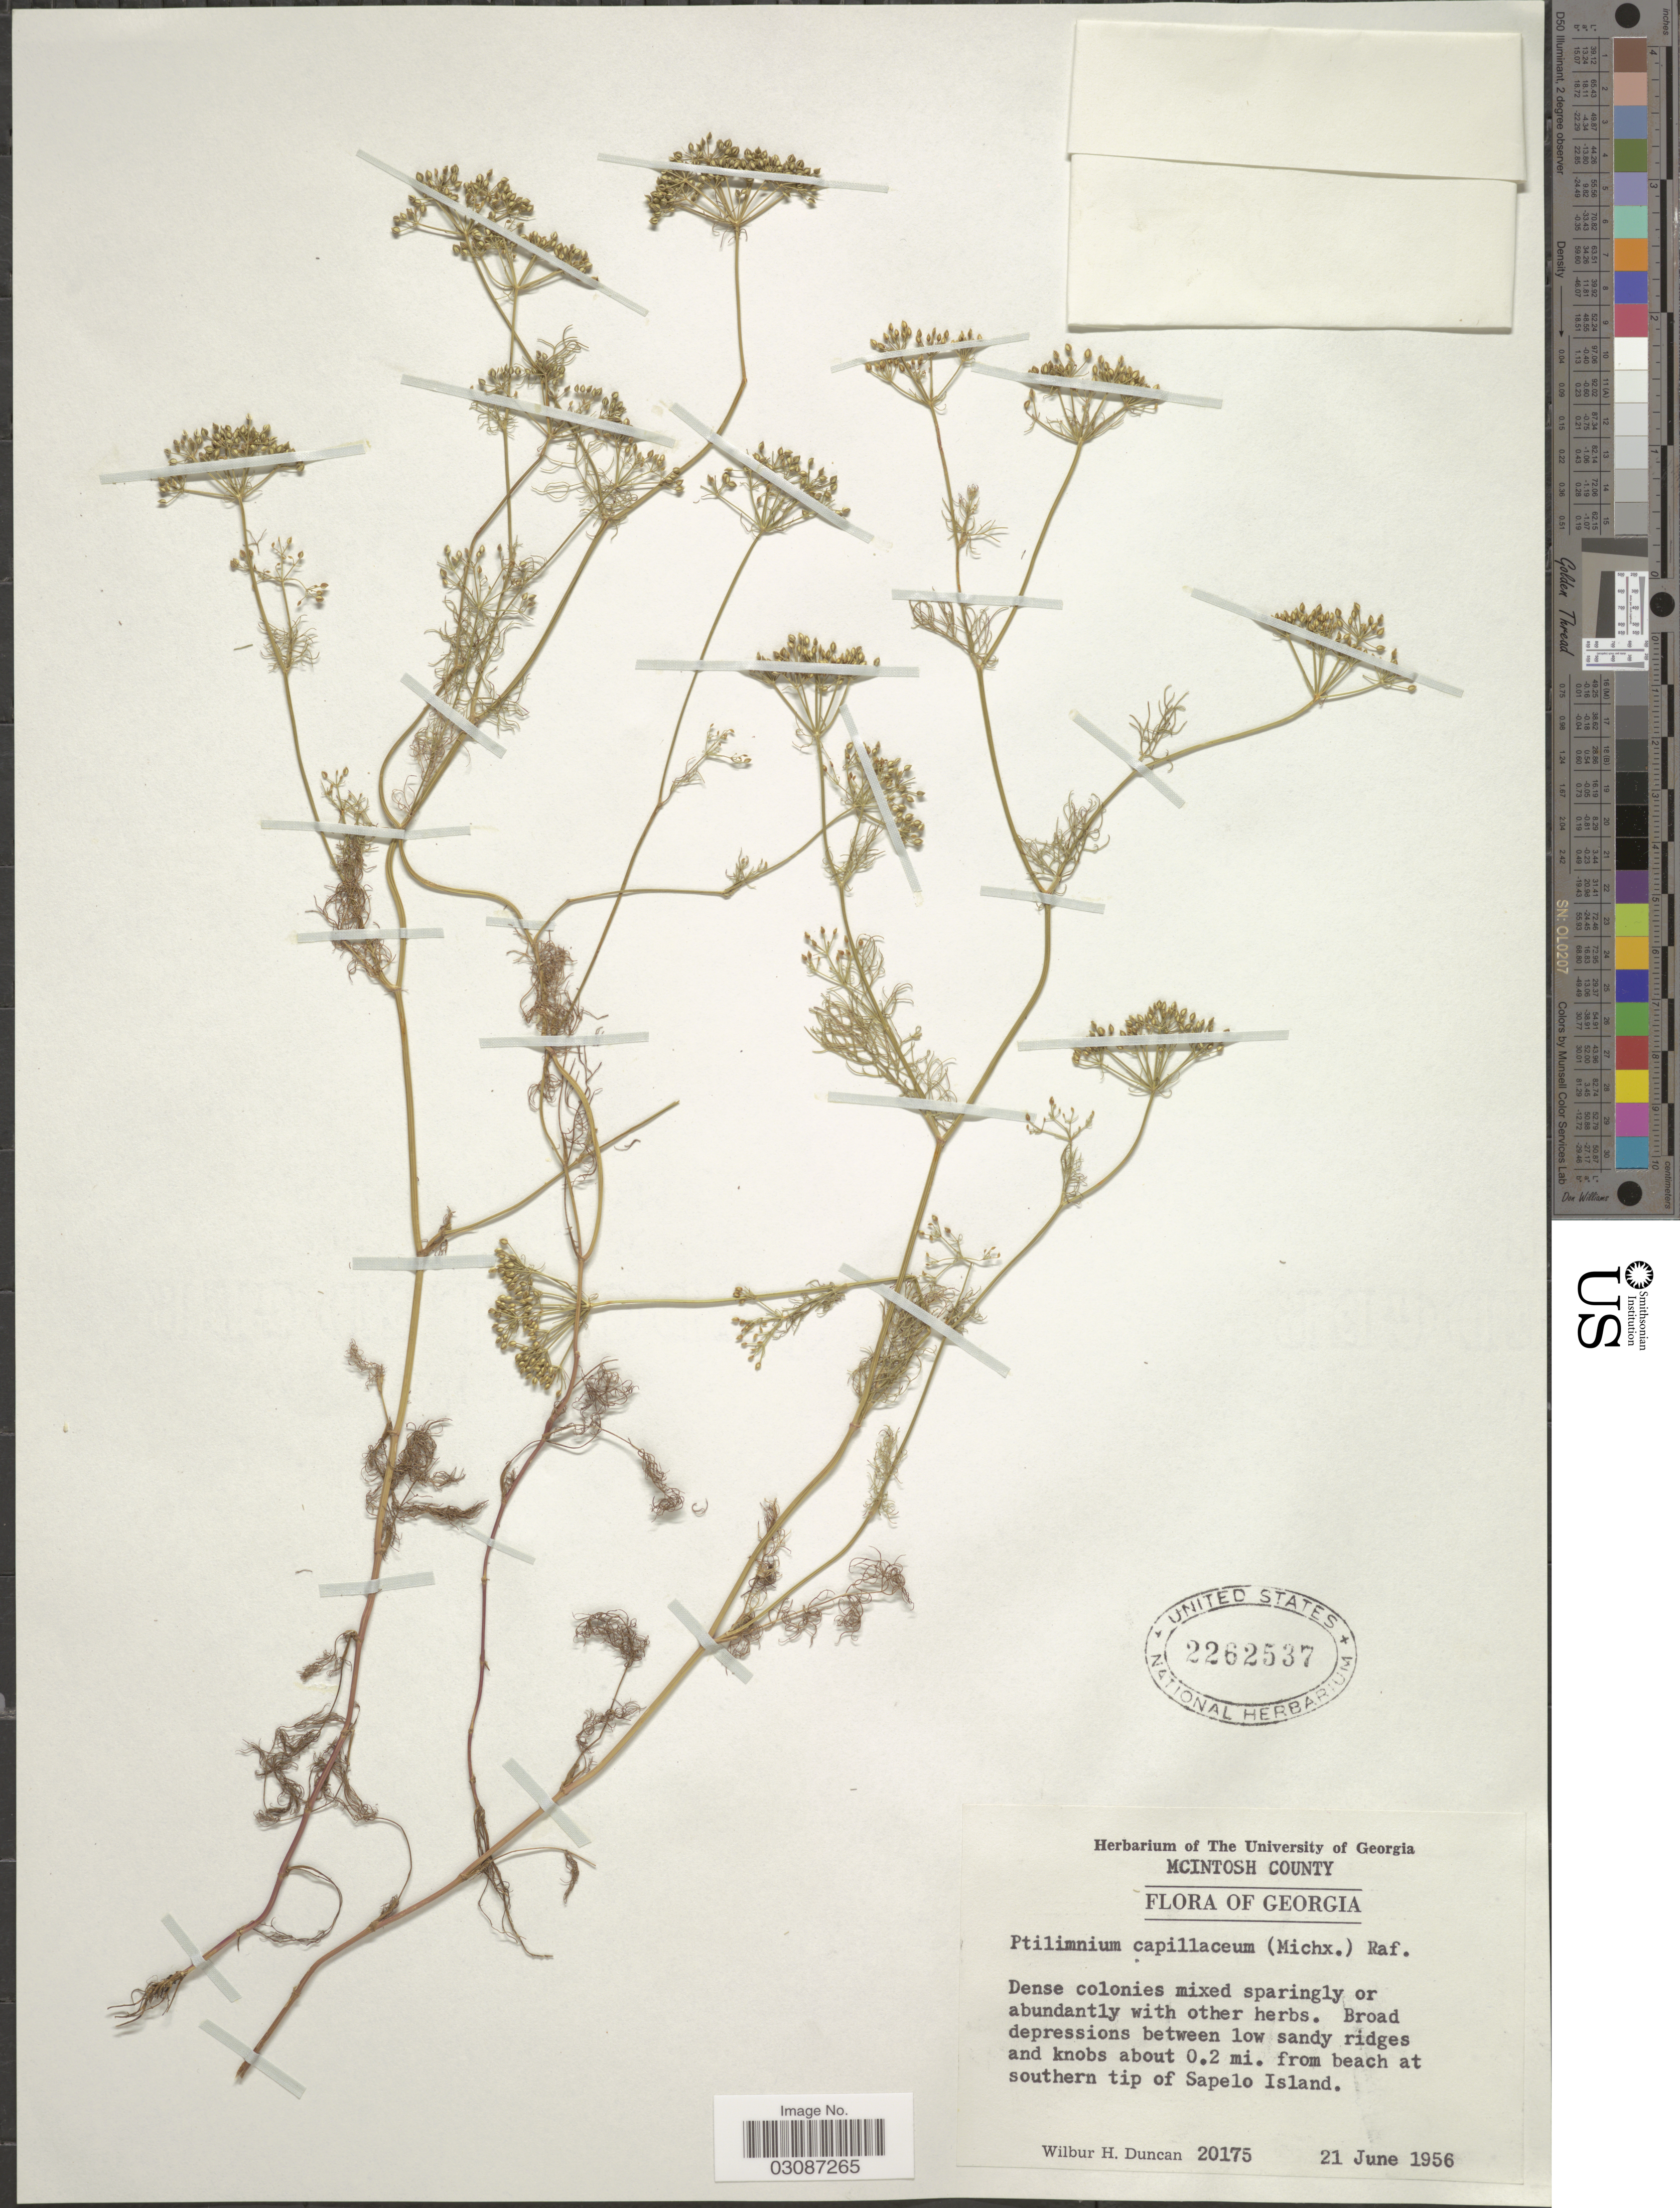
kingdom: Plantae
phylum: Tracheophyta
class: Magnoliopsida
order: Apiales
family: Apiaceae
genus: Ptilimnium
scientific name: Ptilimnium capillaceum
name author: (Michx.) Raf.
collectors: W. H. Duncan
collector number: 20175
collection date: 1956-06-21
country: United States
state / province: Georgia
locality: McIntosh County. About 0.2 mi. from beach at southern tip of Sapelo Island.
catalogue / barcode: US 2262537